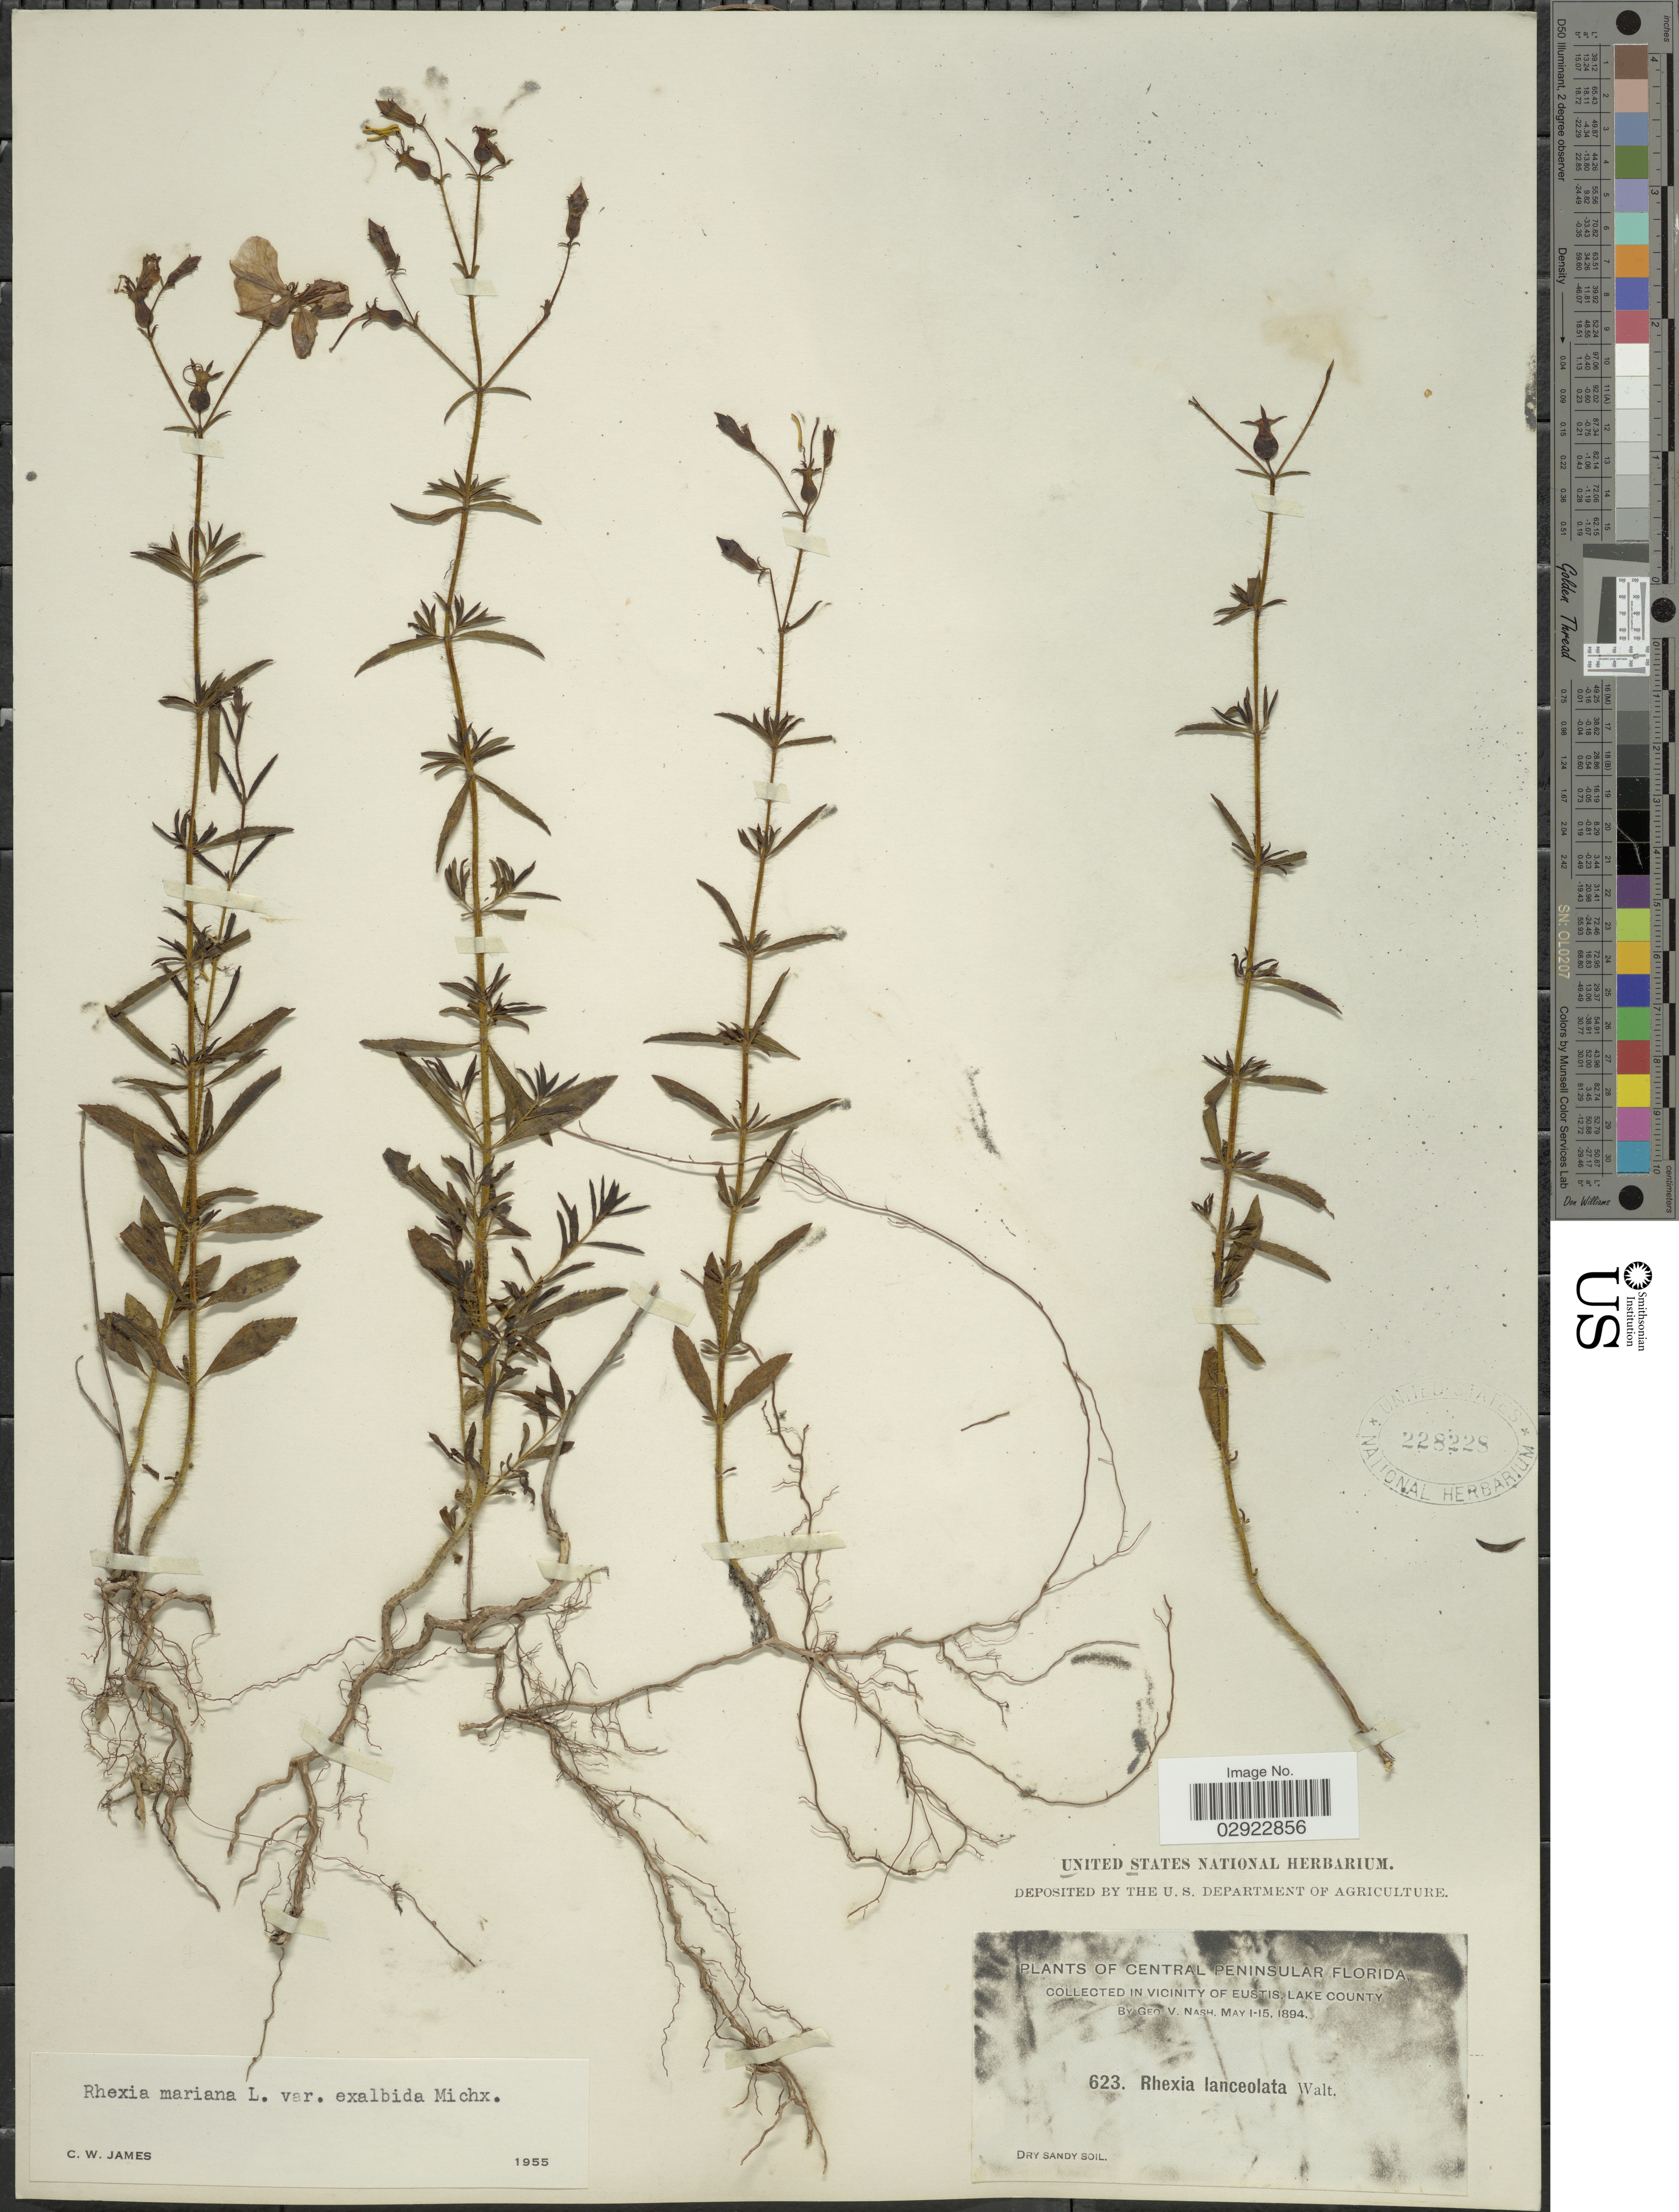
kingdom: Plantae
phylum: Tracheophyta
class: Magnoliopsida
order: Myrtales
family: Melastomataceae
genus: Rhexia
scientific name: Rhexia mariana var. exalbida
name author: Michx.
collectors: G. V. Nash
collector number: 623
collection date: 1894-05-01/1894-05-15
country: United States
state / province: Florida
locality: In the vicinity of Eustis, Lake County.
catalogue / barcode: US 228228